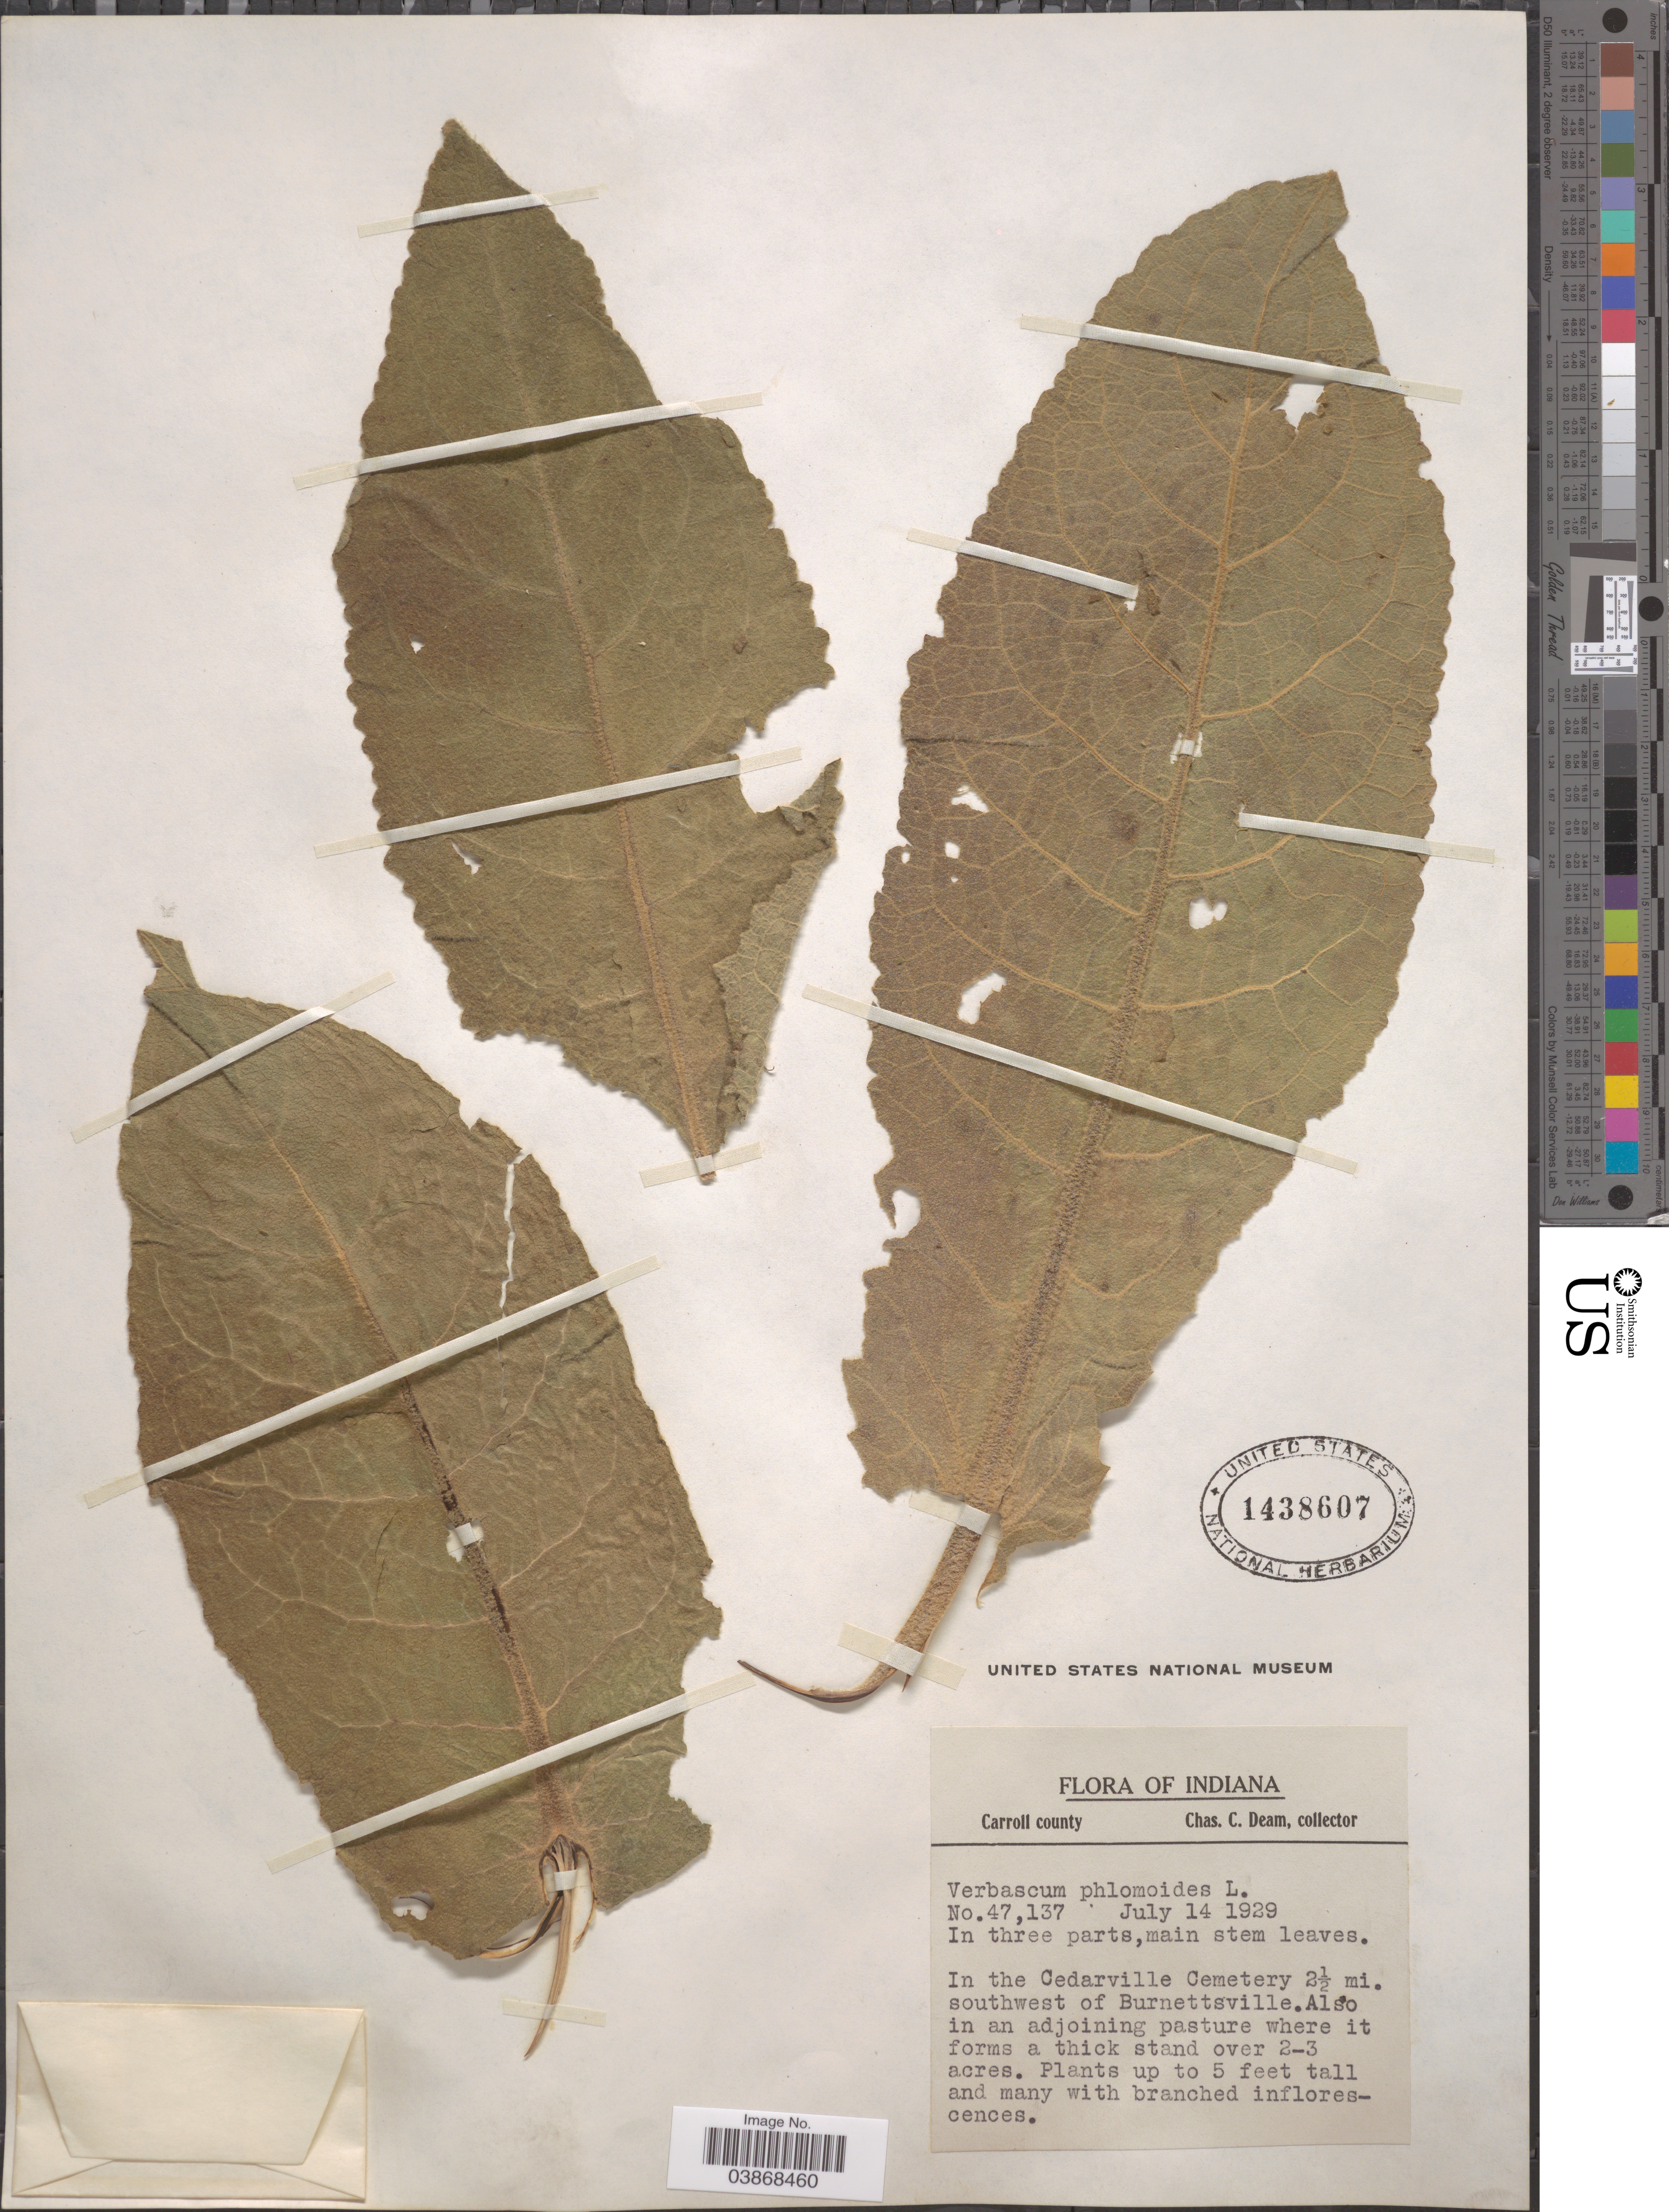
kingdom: Plantae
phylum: Tracheophyta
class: Magnoliopsida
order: Lamiales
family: Scrophulariaceae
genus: Verbascum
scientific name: Verbascum phlomoides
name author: L.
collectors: C. C. Deam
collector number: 47137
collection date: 1929-07-14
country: United States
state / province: Indiana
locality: Carroll county. In the Cedarville Cemetery 2½ mi. southwest of Burnettsville.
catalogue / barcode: US 1438607